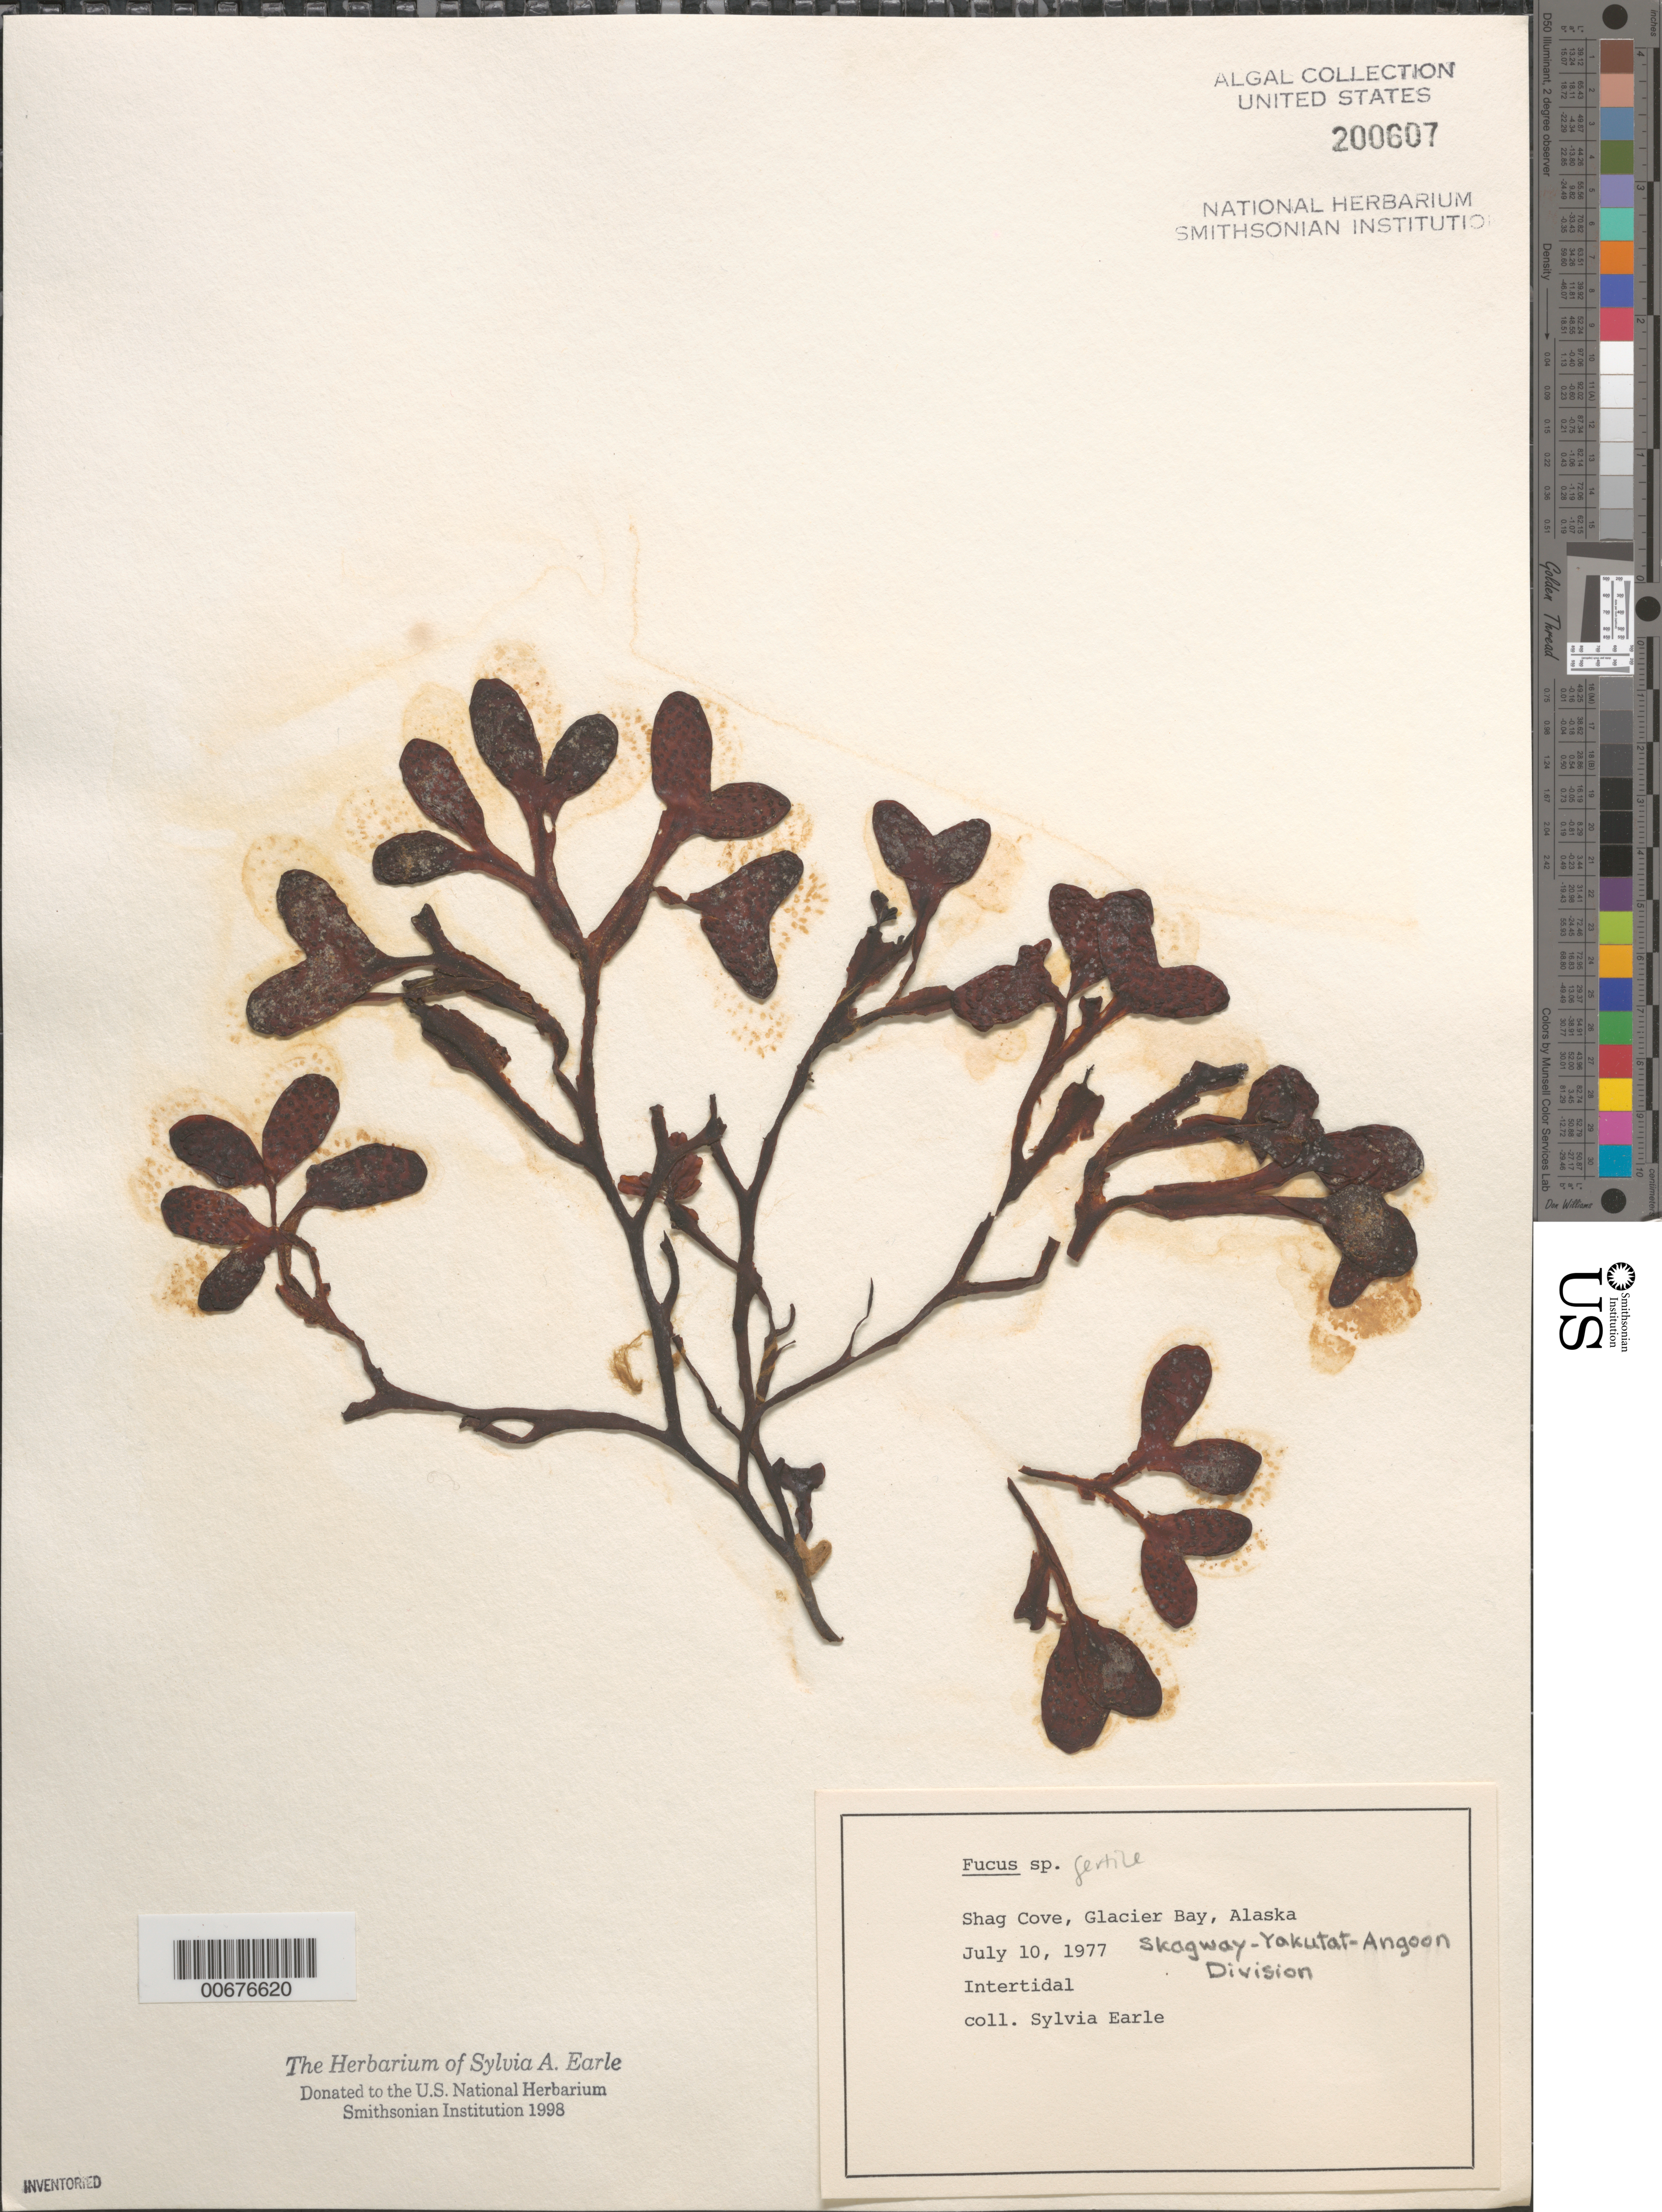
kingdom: Chromista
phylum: Ochrophyta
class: Phaeophyceae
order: Fucales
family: Fucaceae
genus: Fucus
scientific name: Fucus sp.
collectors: S. A. Earle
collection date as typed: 10 Jul 1977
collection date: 1977-07-10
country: United States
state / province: Alaska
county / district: Skagway-Yakutat-Angoon Division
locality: Shag Cove, Glacier Bay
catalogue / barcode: US 200607